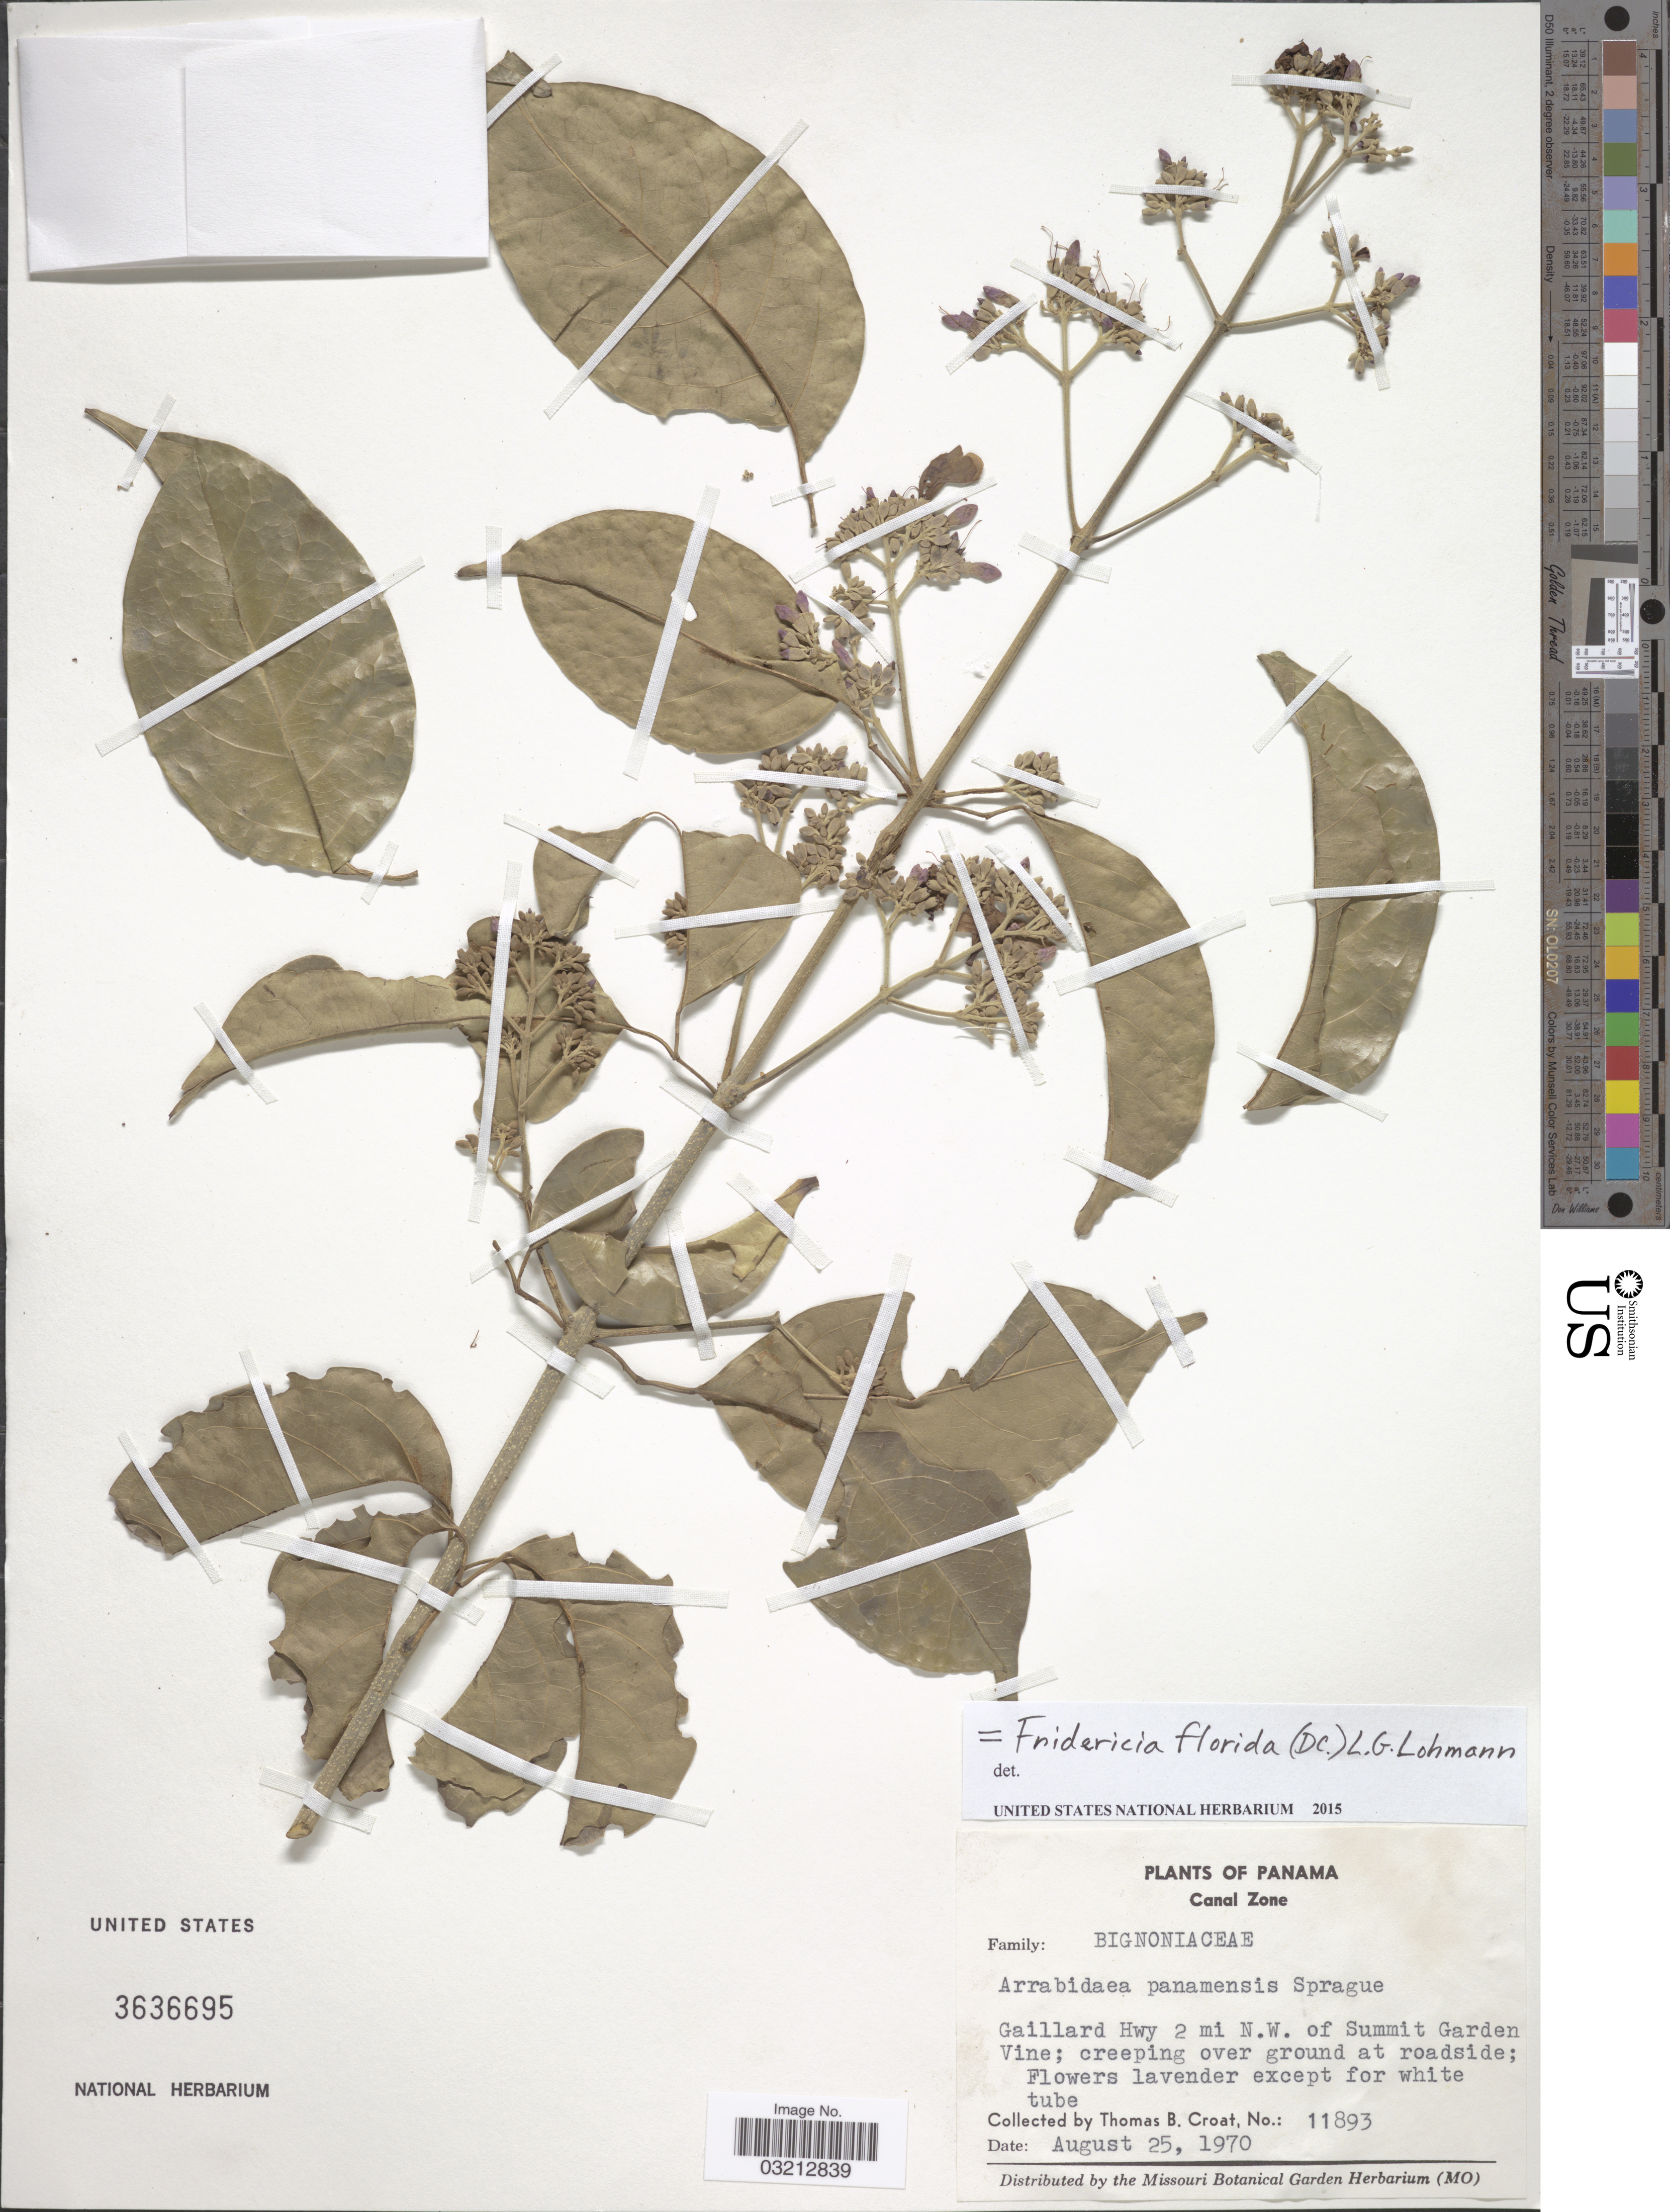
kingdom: Plantae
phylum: Tracheophyta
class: Magnoliopsida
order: Lamiales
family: Bignoniaceae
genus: Fridericia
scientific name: Fridericia florida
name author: (DC.) L.G. Lohmann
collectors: T. B. Croat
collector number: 11893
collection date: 1970-08-25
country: Panama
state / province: Colón / Panamá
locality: Canal Zone. Gaillard Hwy 2 mi N. W. of Summit Garden.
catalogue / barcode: US 3636695